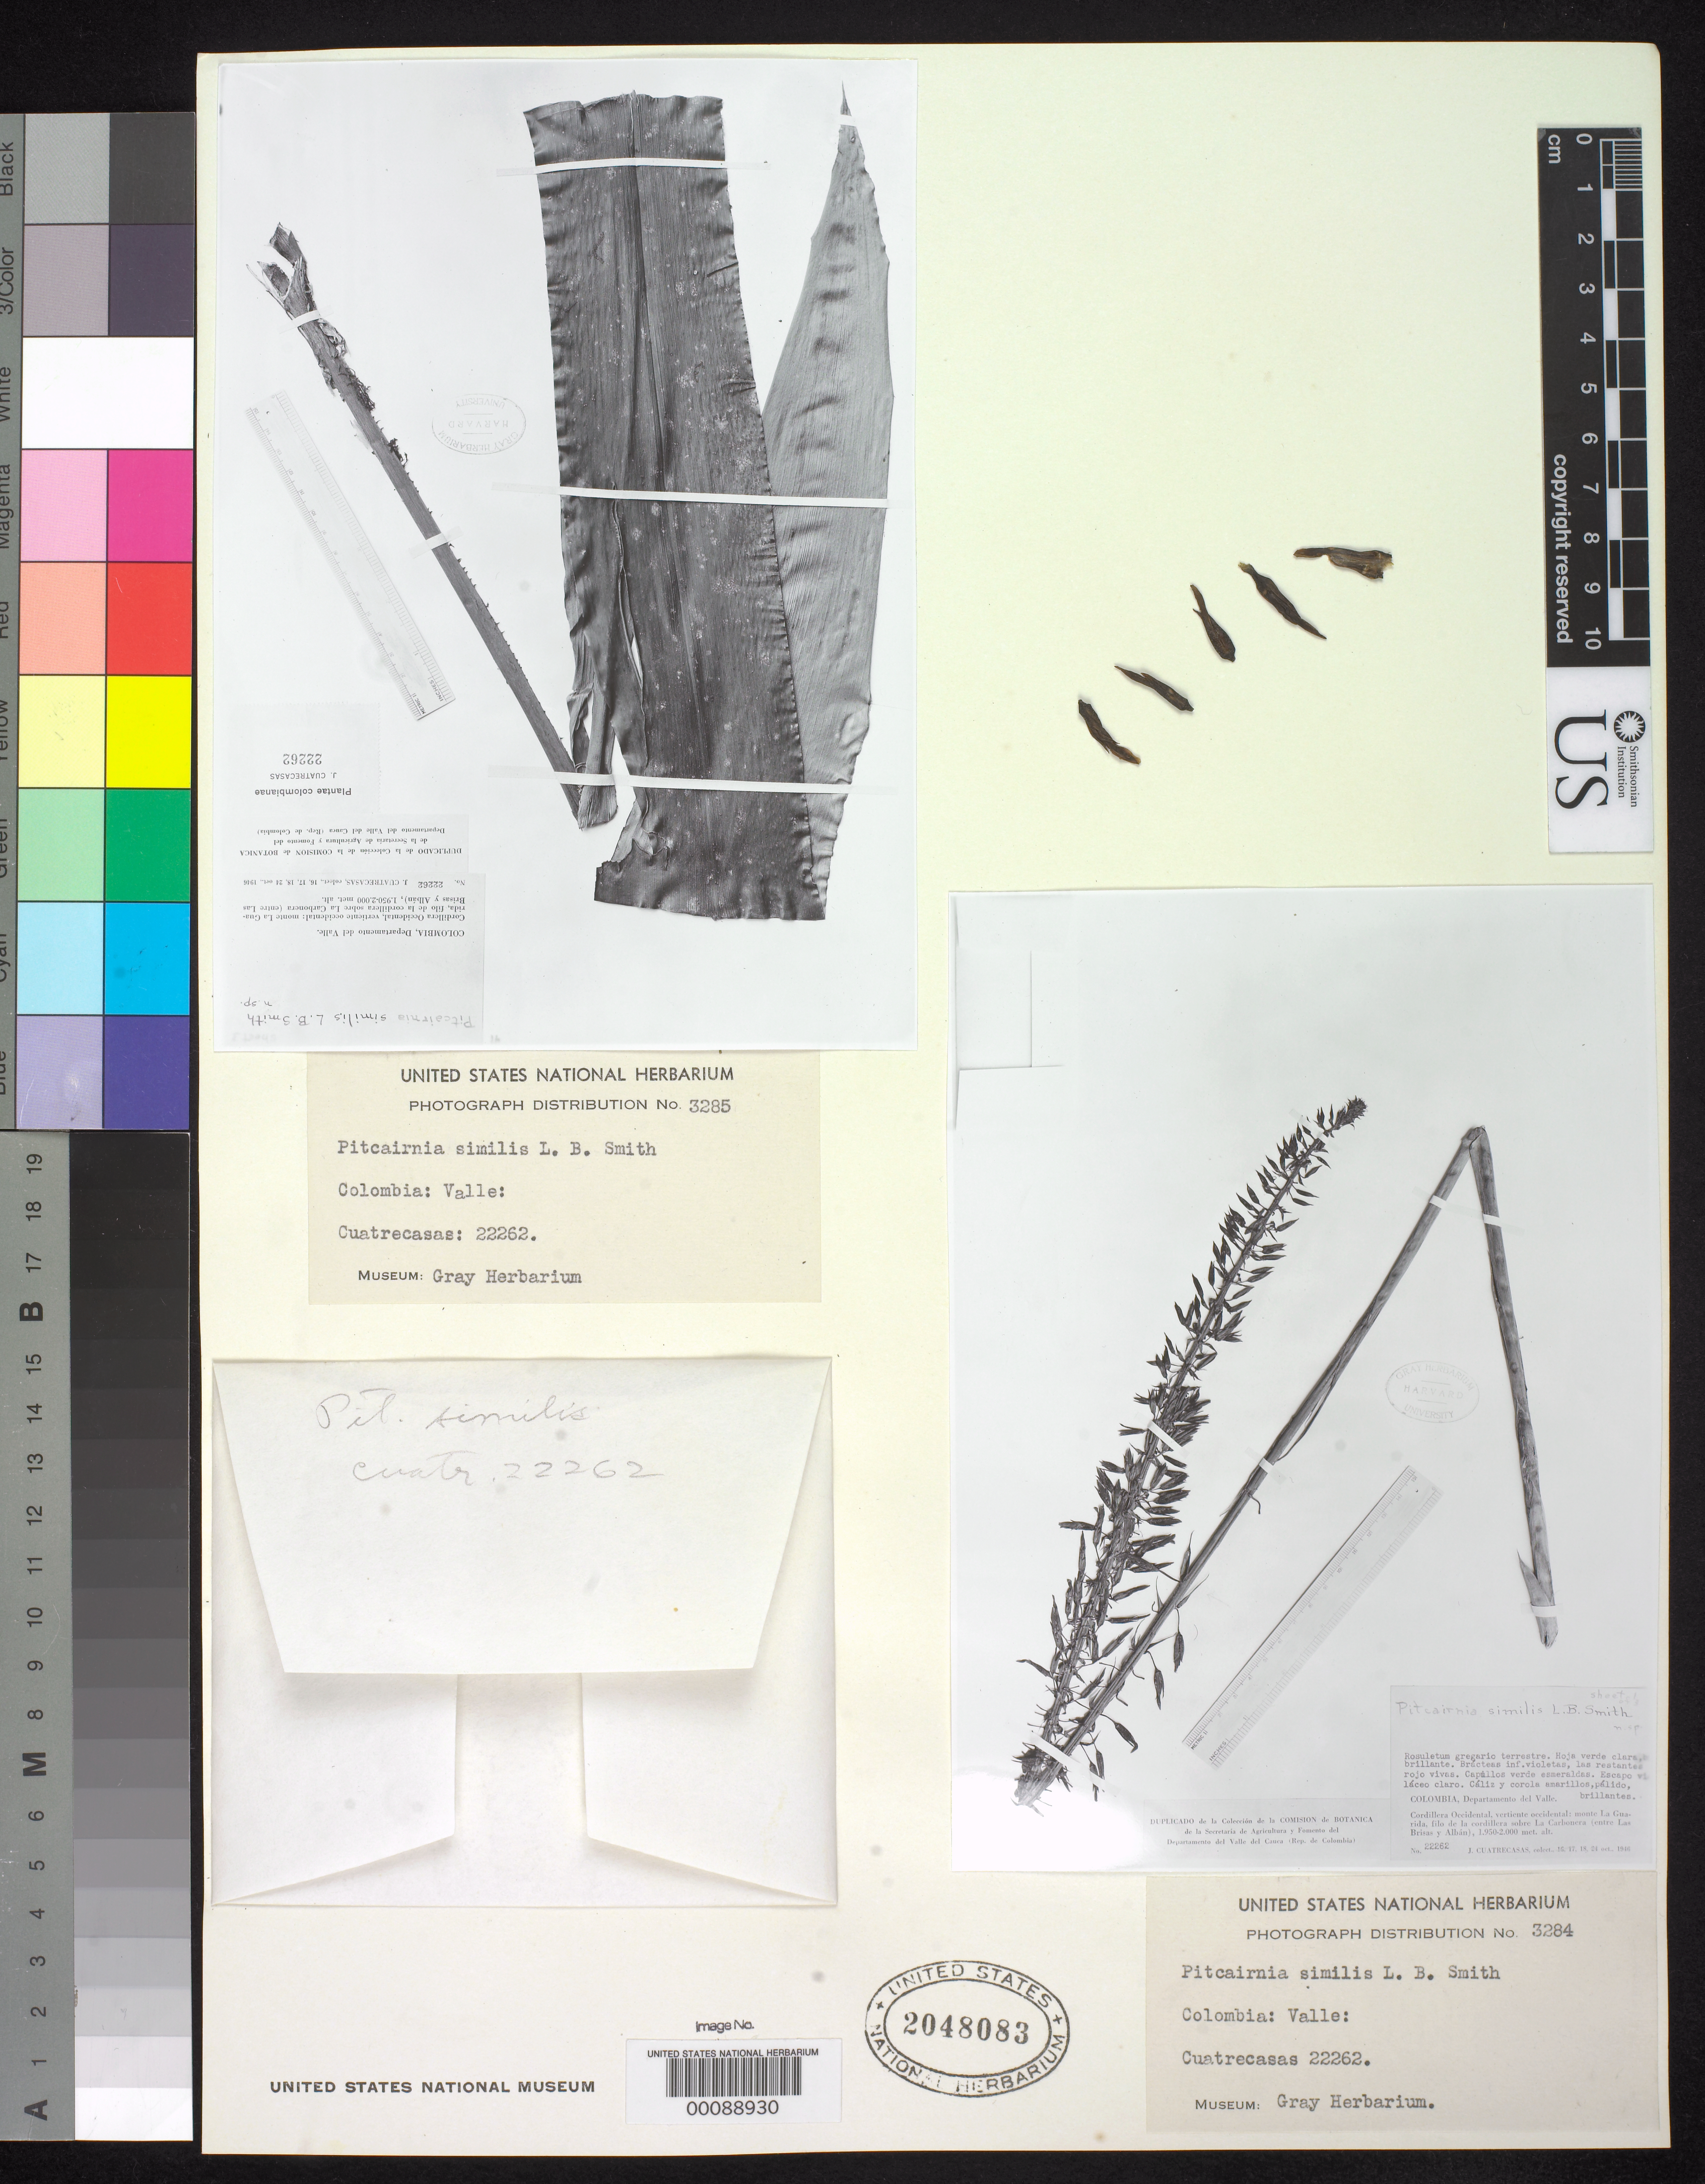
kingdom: Plantae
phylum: Tracheophyta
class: Liliopsida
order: Poales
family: Bromeliaceae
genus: Pitcairnia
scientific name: Pitcairnia similis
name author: L.B. Sm.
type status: Isotype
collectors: J. Cuatrecasas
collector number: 22262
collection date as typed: Oct 1946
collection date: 1946-10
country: Colombia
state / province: Valle del Cauca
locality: Cordillera Occidental above La Cabonera, Monte La Guarida, between Las Brisas and Alban.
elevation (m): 1950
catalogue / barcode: US 2048083